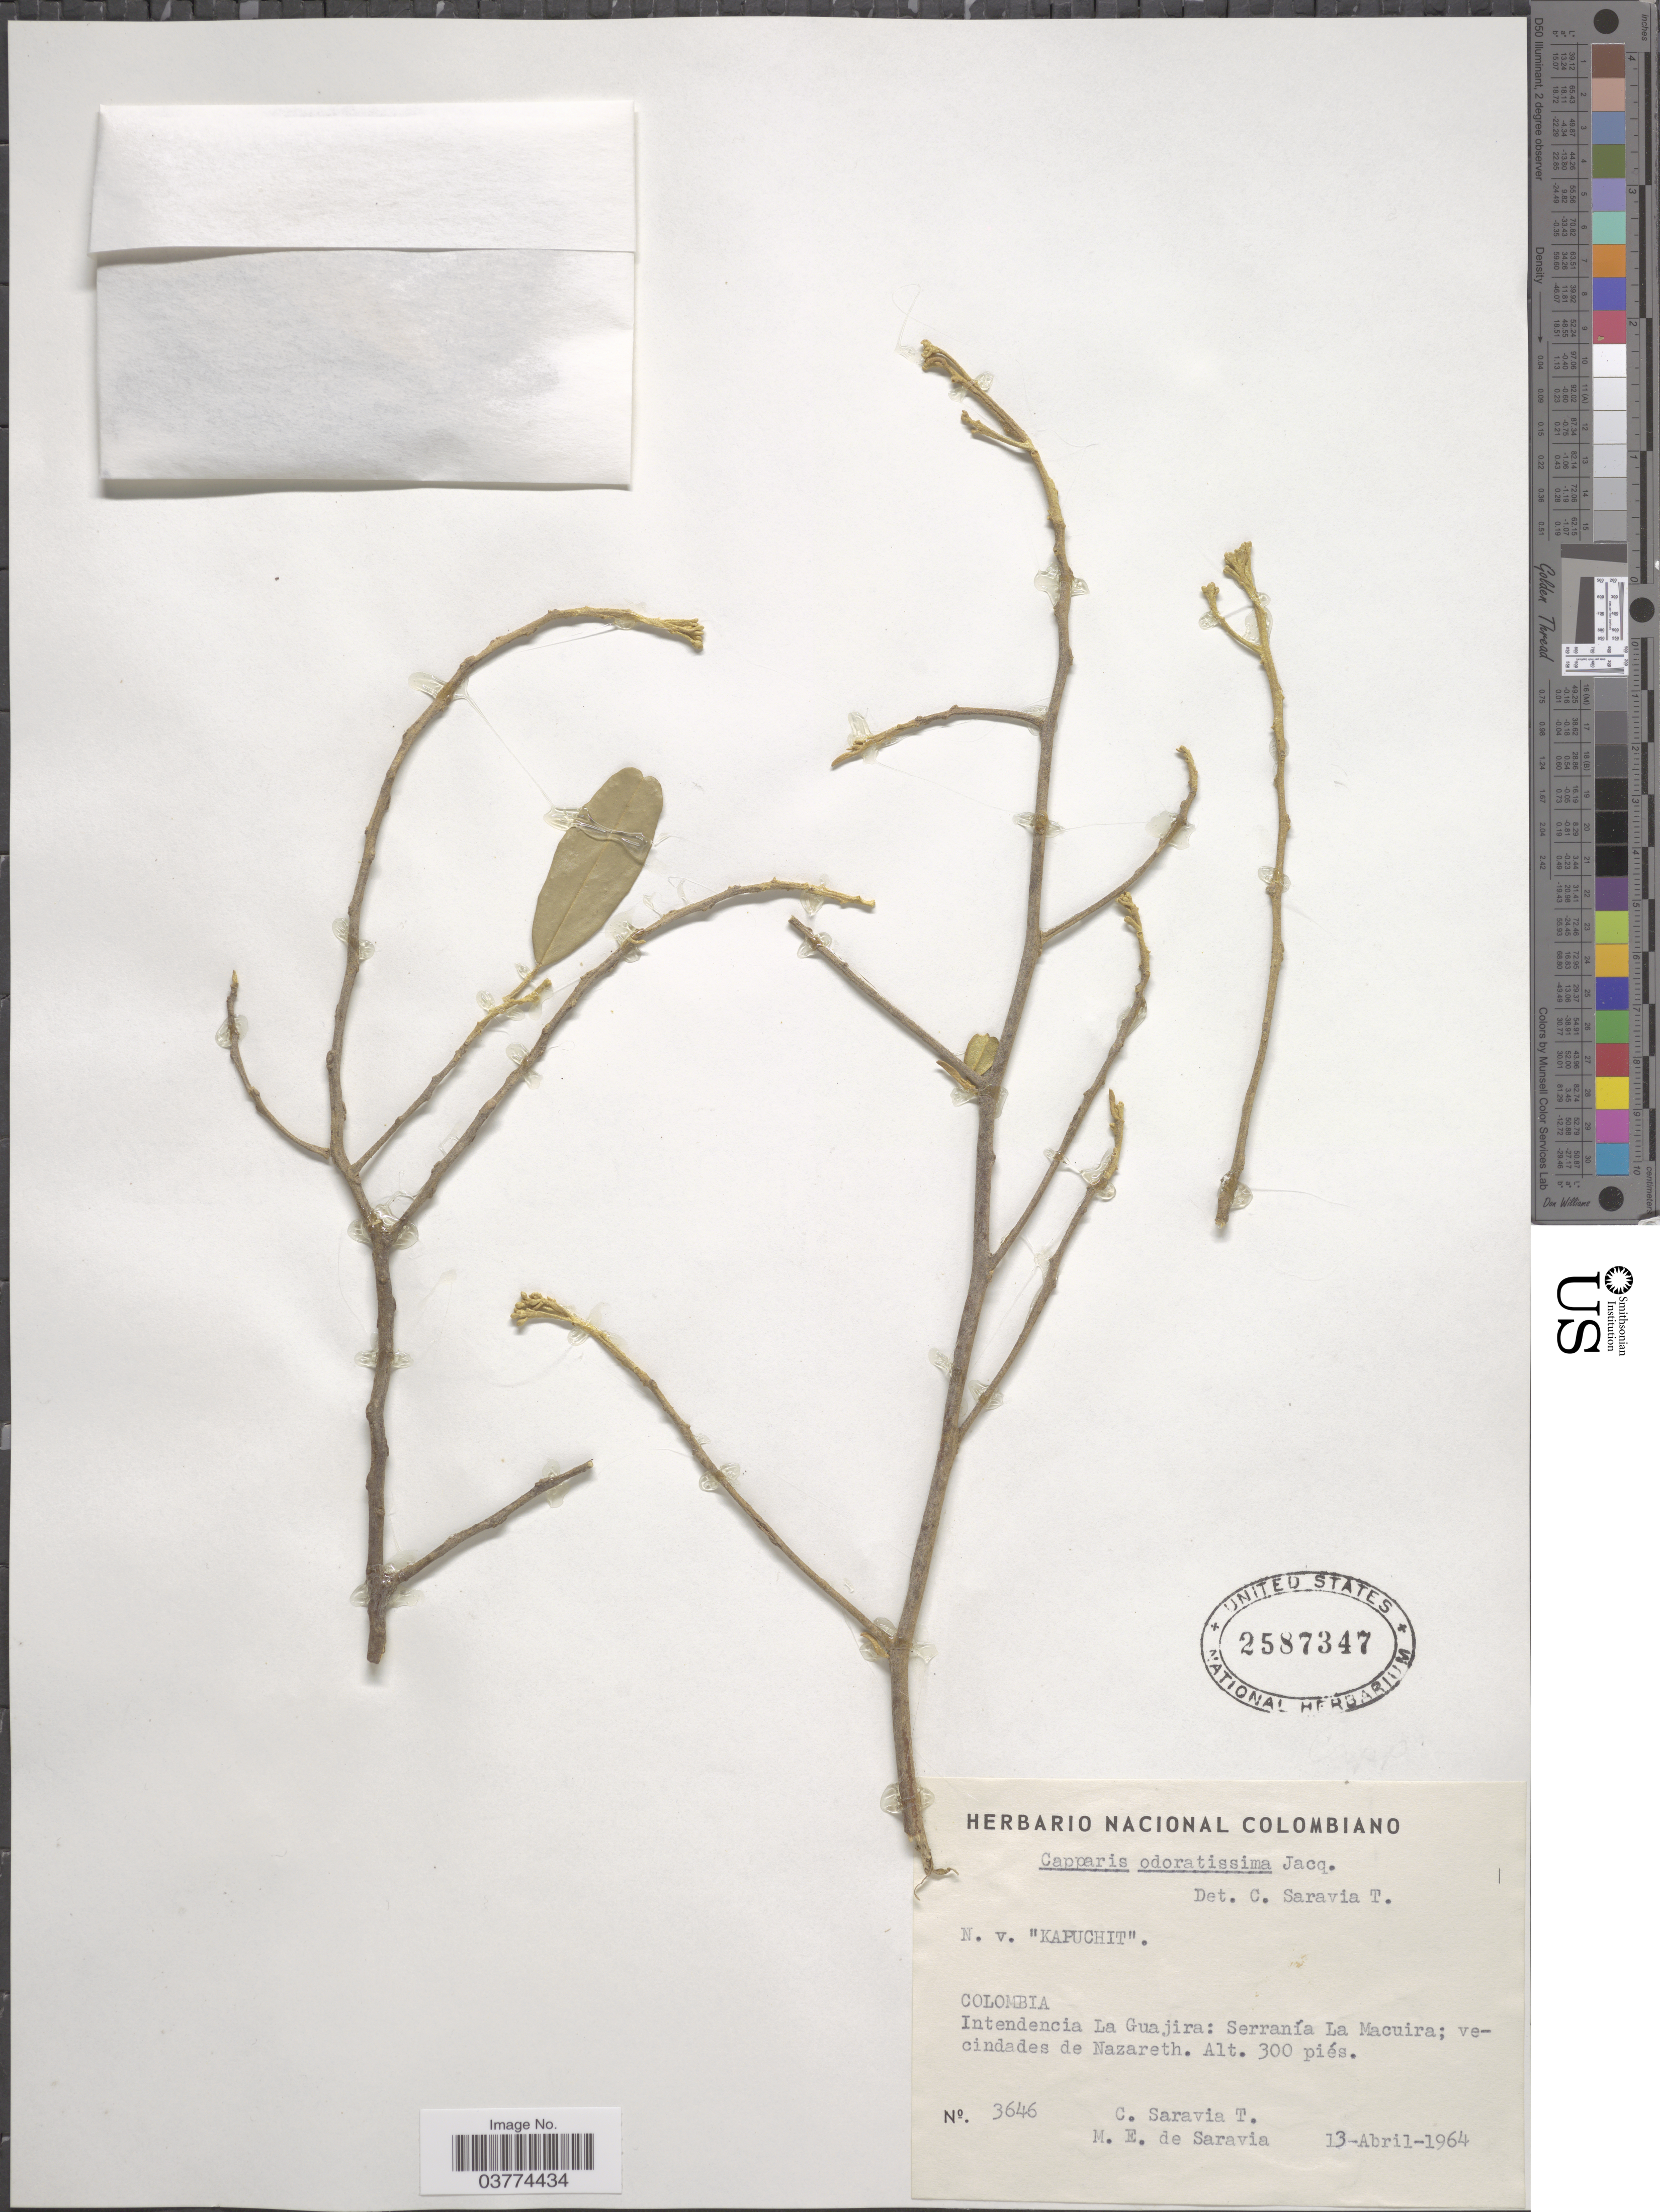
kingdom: Plantae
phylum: Tracheophyta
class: Magnoliopsida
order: Brassicales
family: Capparaceae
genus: Quadrella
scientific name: Quadrella odoratissima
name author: (Jacq.) Hutch.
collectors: C. Saravia T. & M. de Saravia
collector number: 3646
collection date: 1964-04-13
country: Colombia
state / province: La Guajira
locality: Intendencia La Guajira: Serranía La Macuira; vecindades de Nazareth.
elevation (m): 91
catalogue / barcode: US 2587347